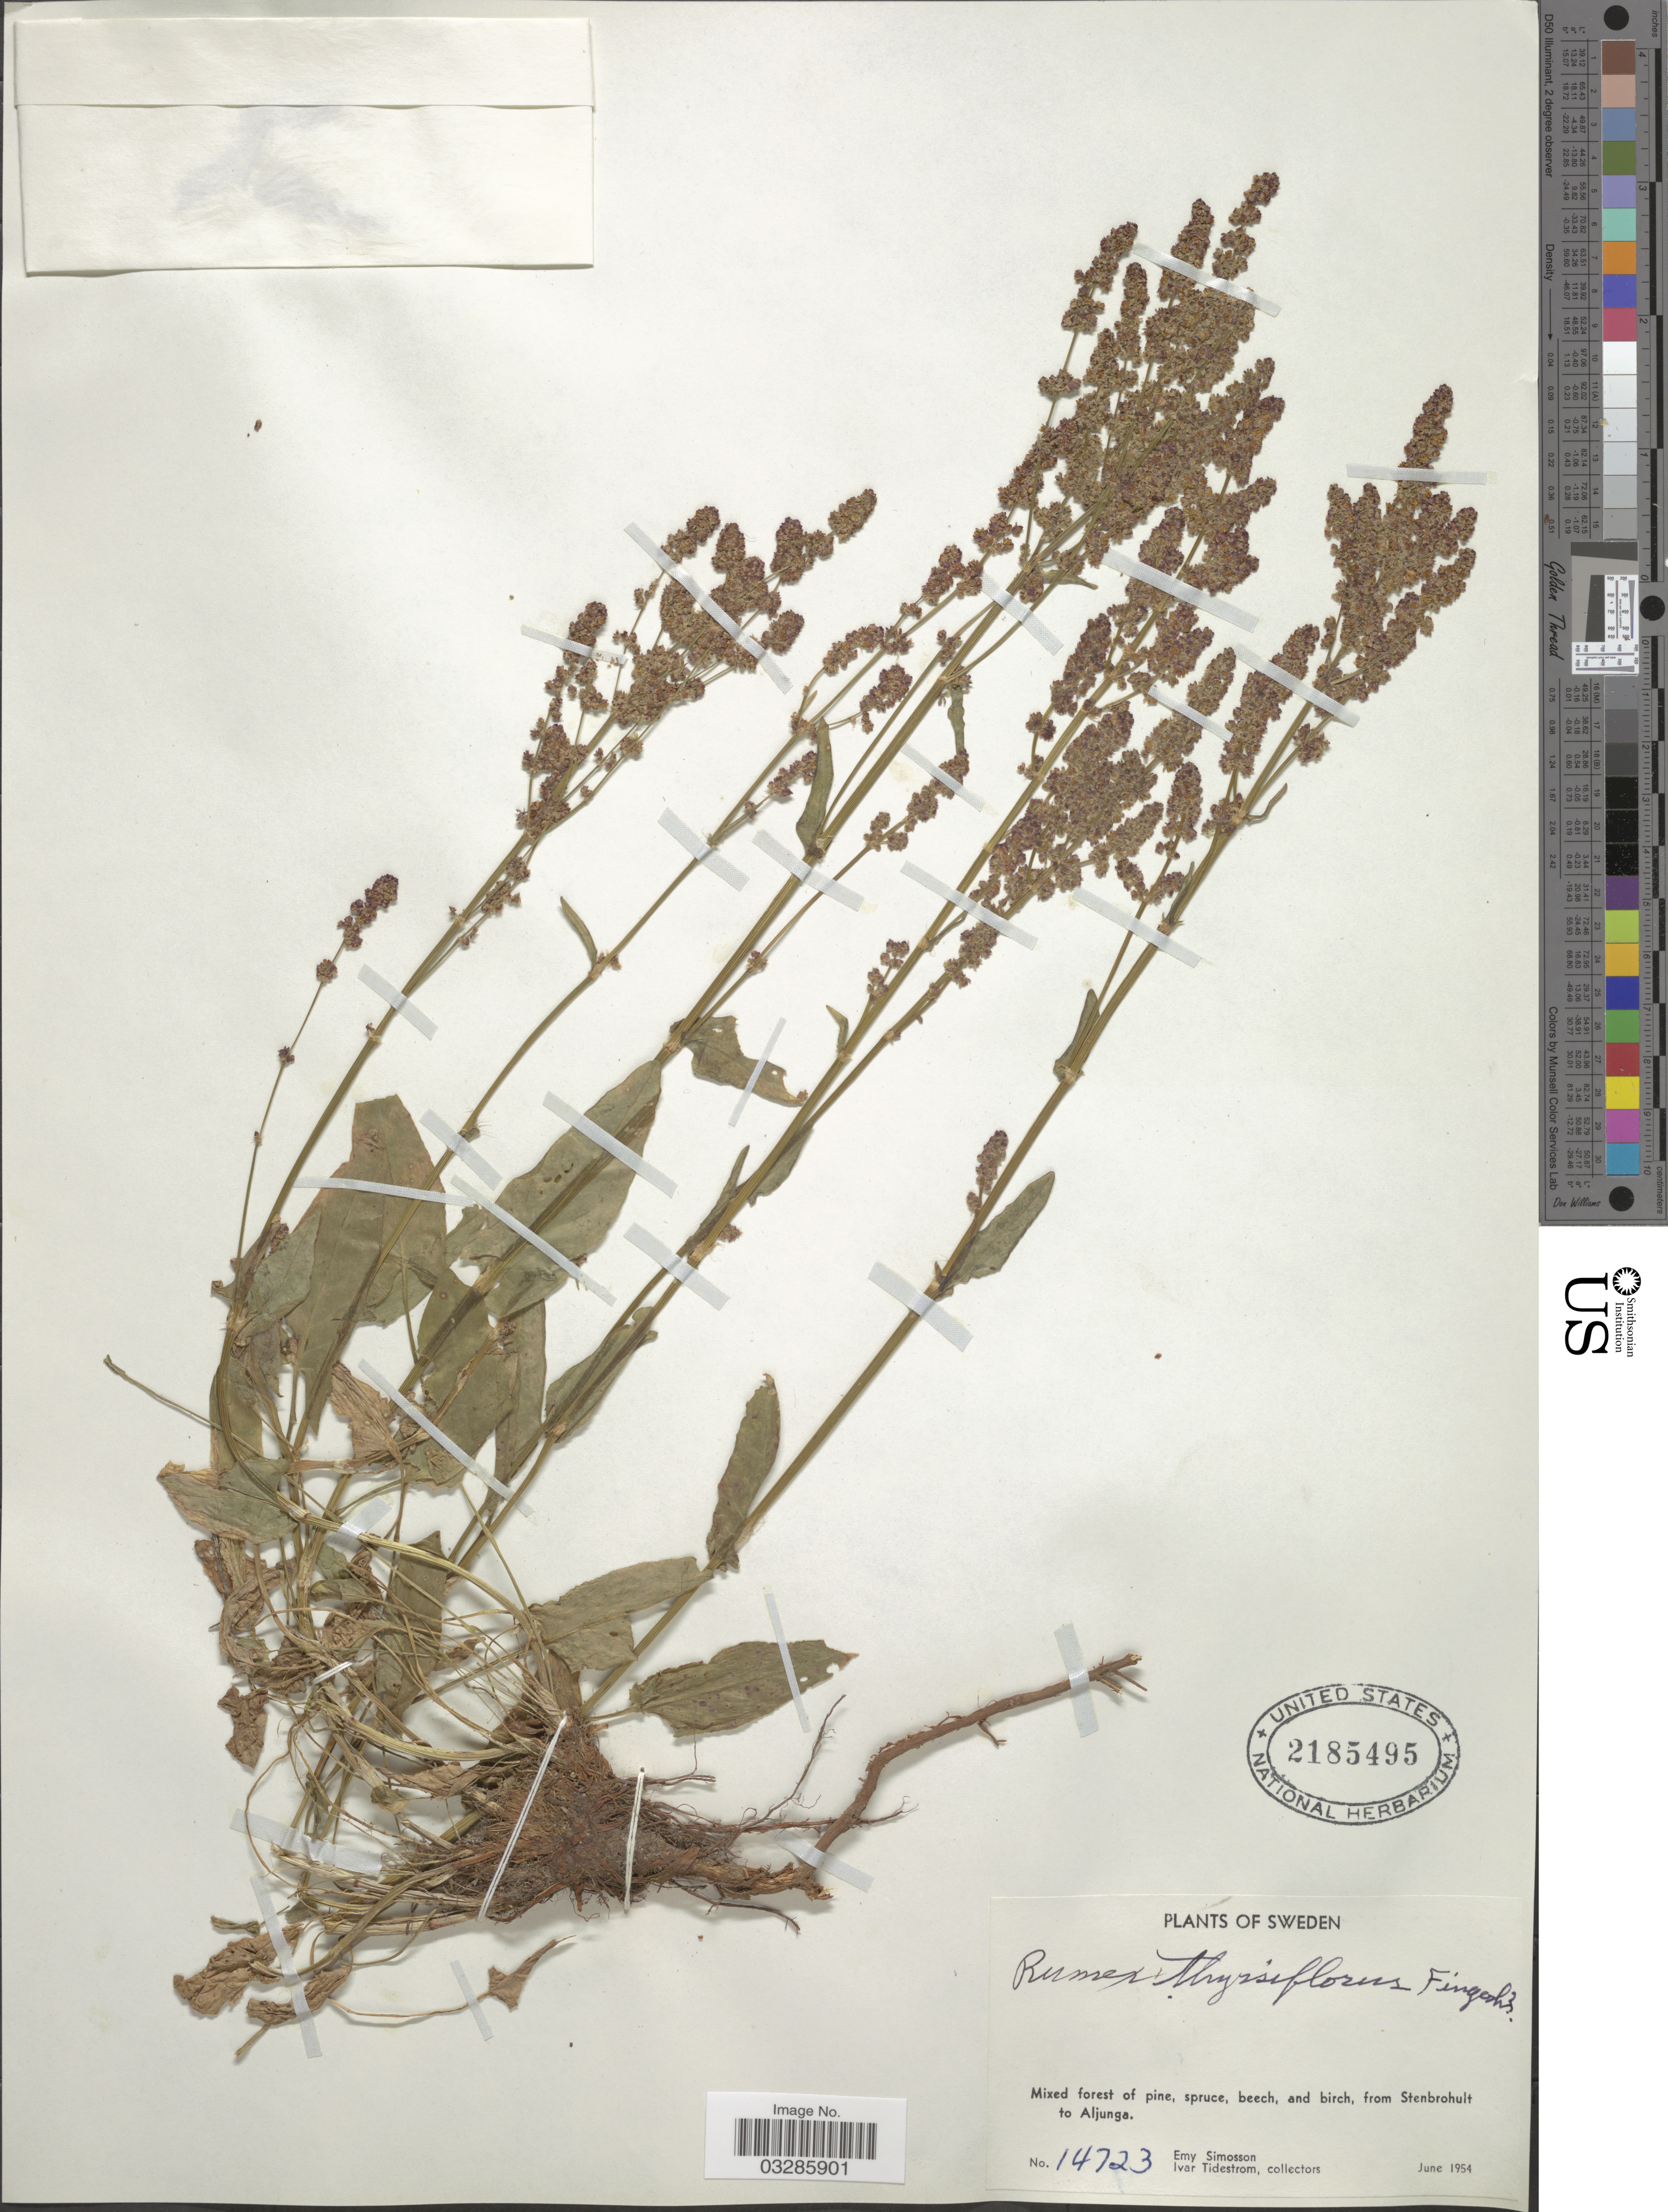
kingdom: Plantae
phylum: Tracheophyta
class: Magnoliopsida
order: Caryophyllales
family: Polygonaceae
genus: Rumex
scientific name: Rumex thyrsiflorus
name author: Fingerh.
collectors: E. Simosson & I. F. Tidestrom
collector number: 14723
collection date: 1954-06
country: Sweden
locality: Mixed forest of pine, spruce, beech, and birch, from Stenbrohult to Aljunga.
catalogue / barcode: US 2185495